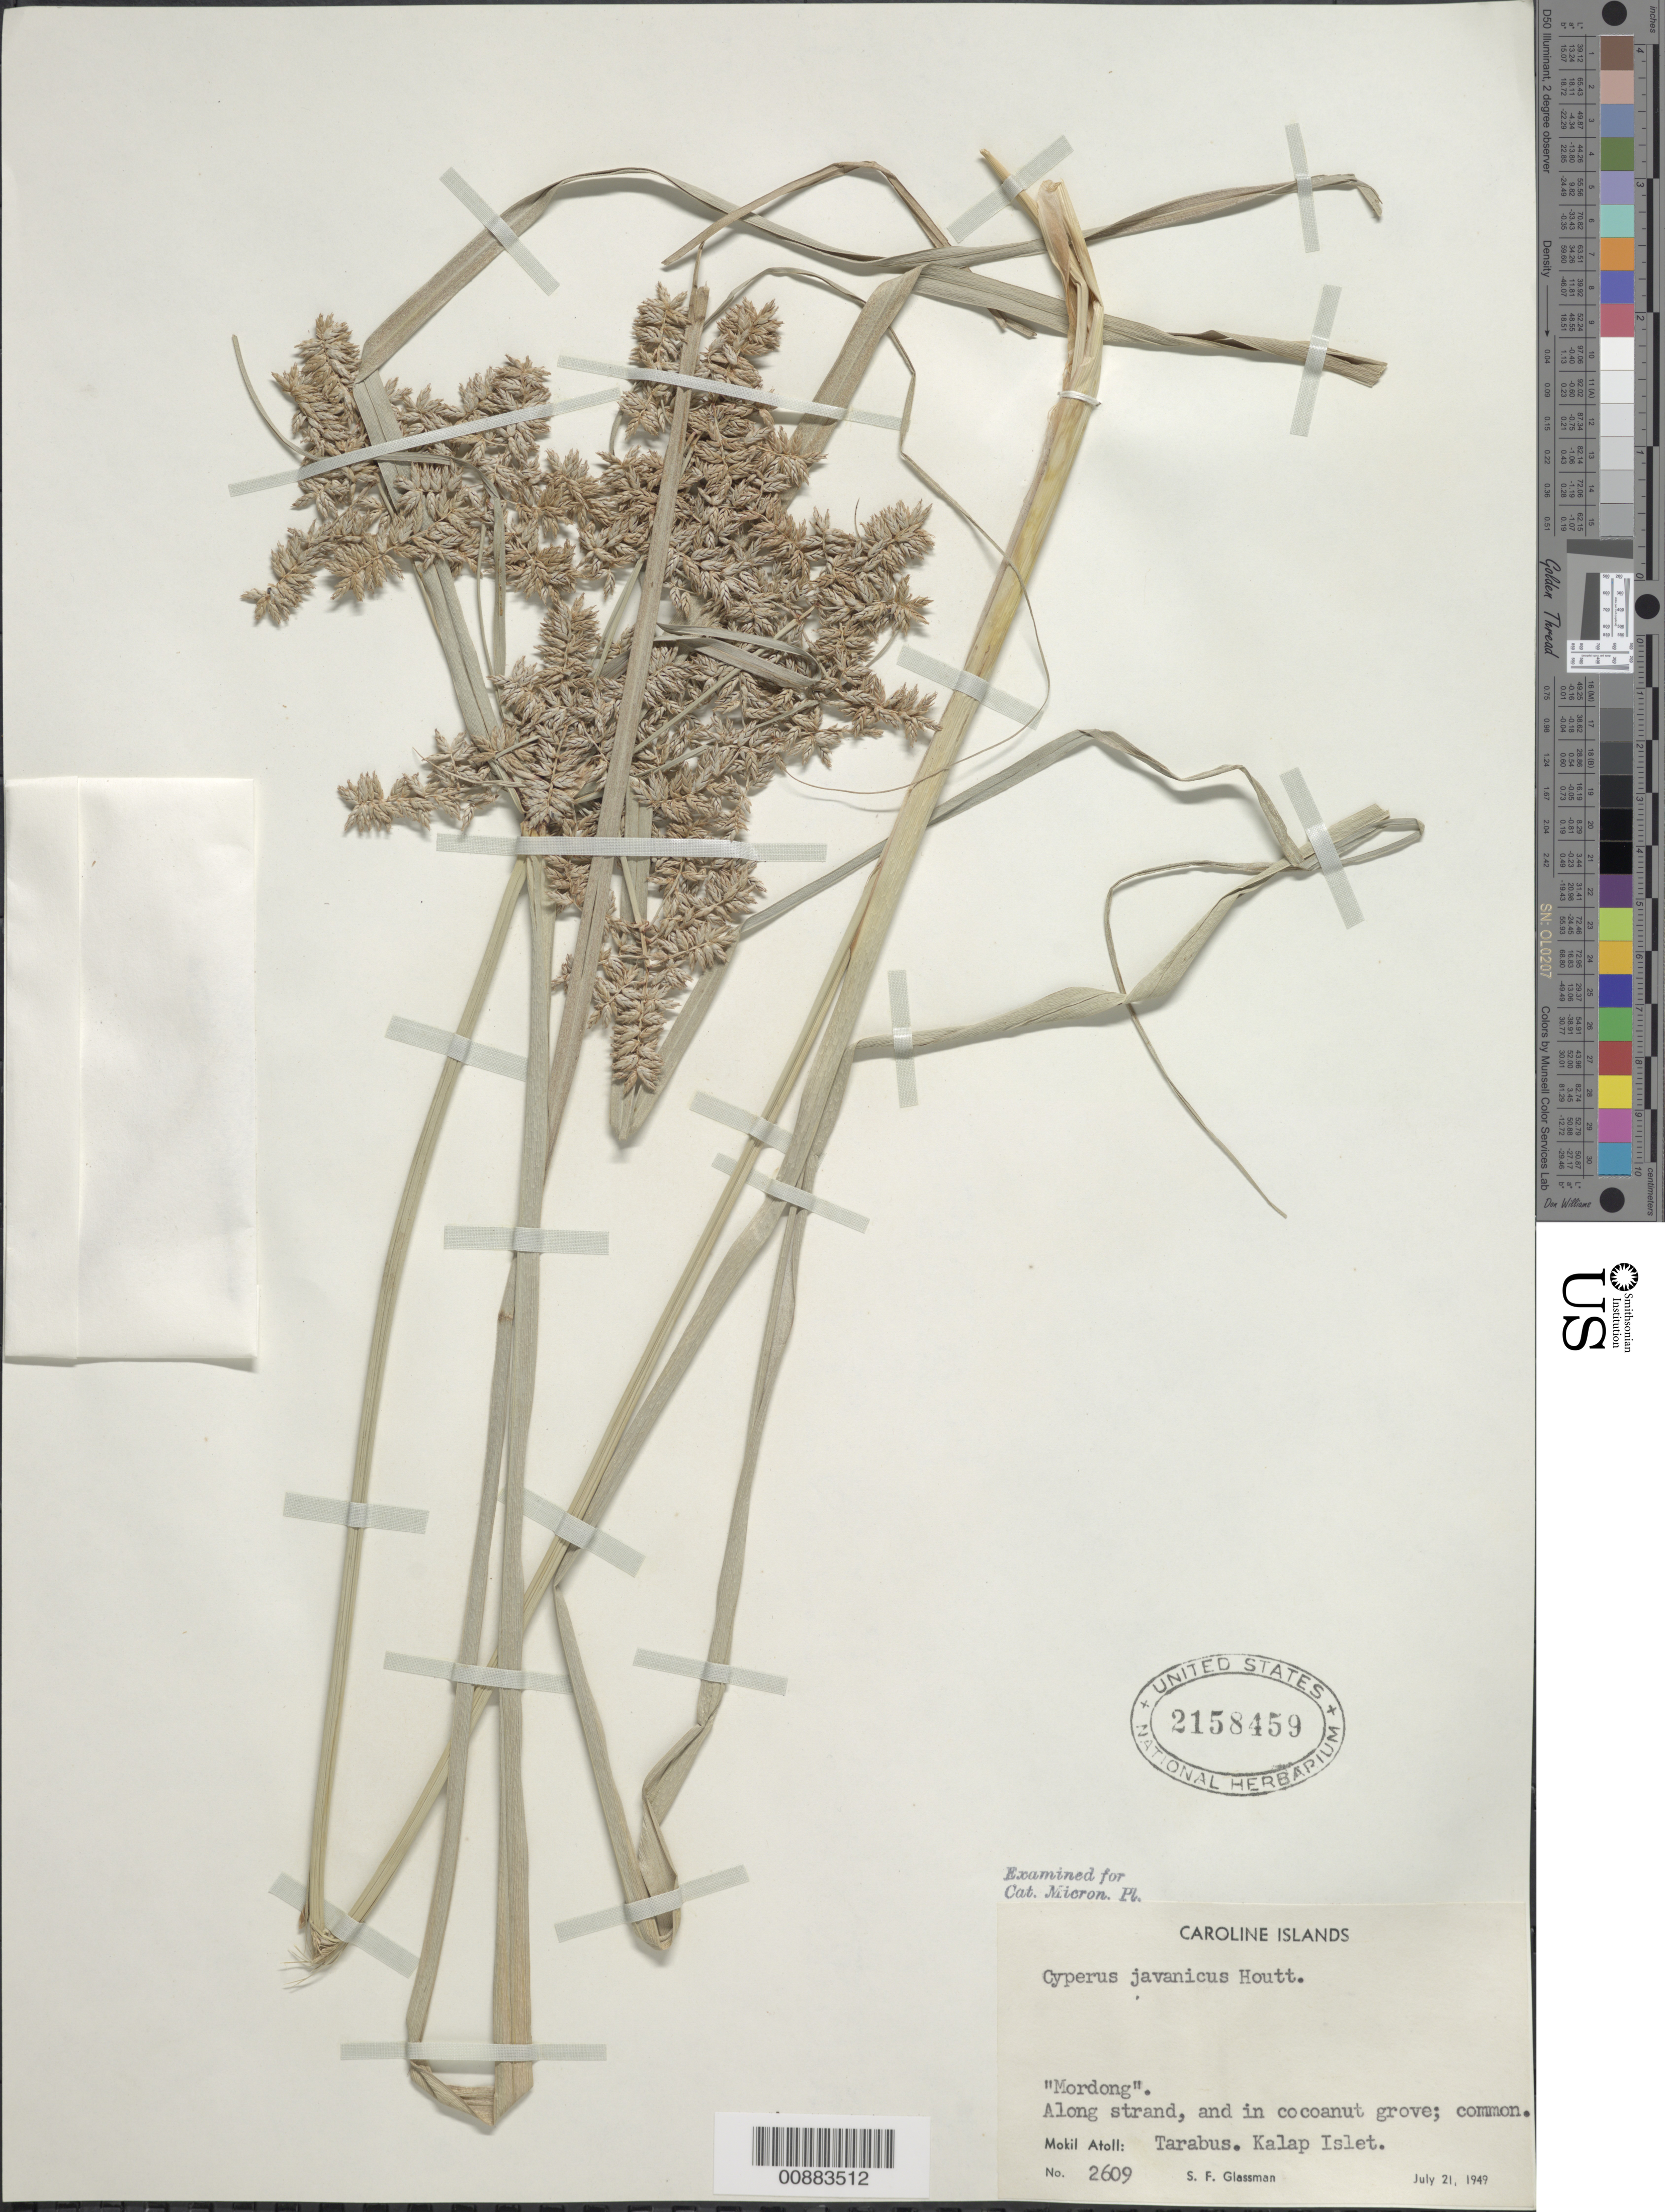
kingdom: Plantae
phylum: Tracheophyta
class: Liliopsida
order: Poales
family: Cyperaceae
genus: Cyperus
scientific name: Cyperus javanicus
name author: Houtt.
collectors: S. F. Glassman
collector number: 2609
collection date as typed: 21 Jul 1949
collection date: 1949-07-21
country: Micronesia, Federated States of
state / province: Pohnpei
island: Mwokil (Mokil) Atoll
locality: Kalap Islet, Tarabus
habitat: Along strand and in coconut groves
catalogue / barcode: US 2158459